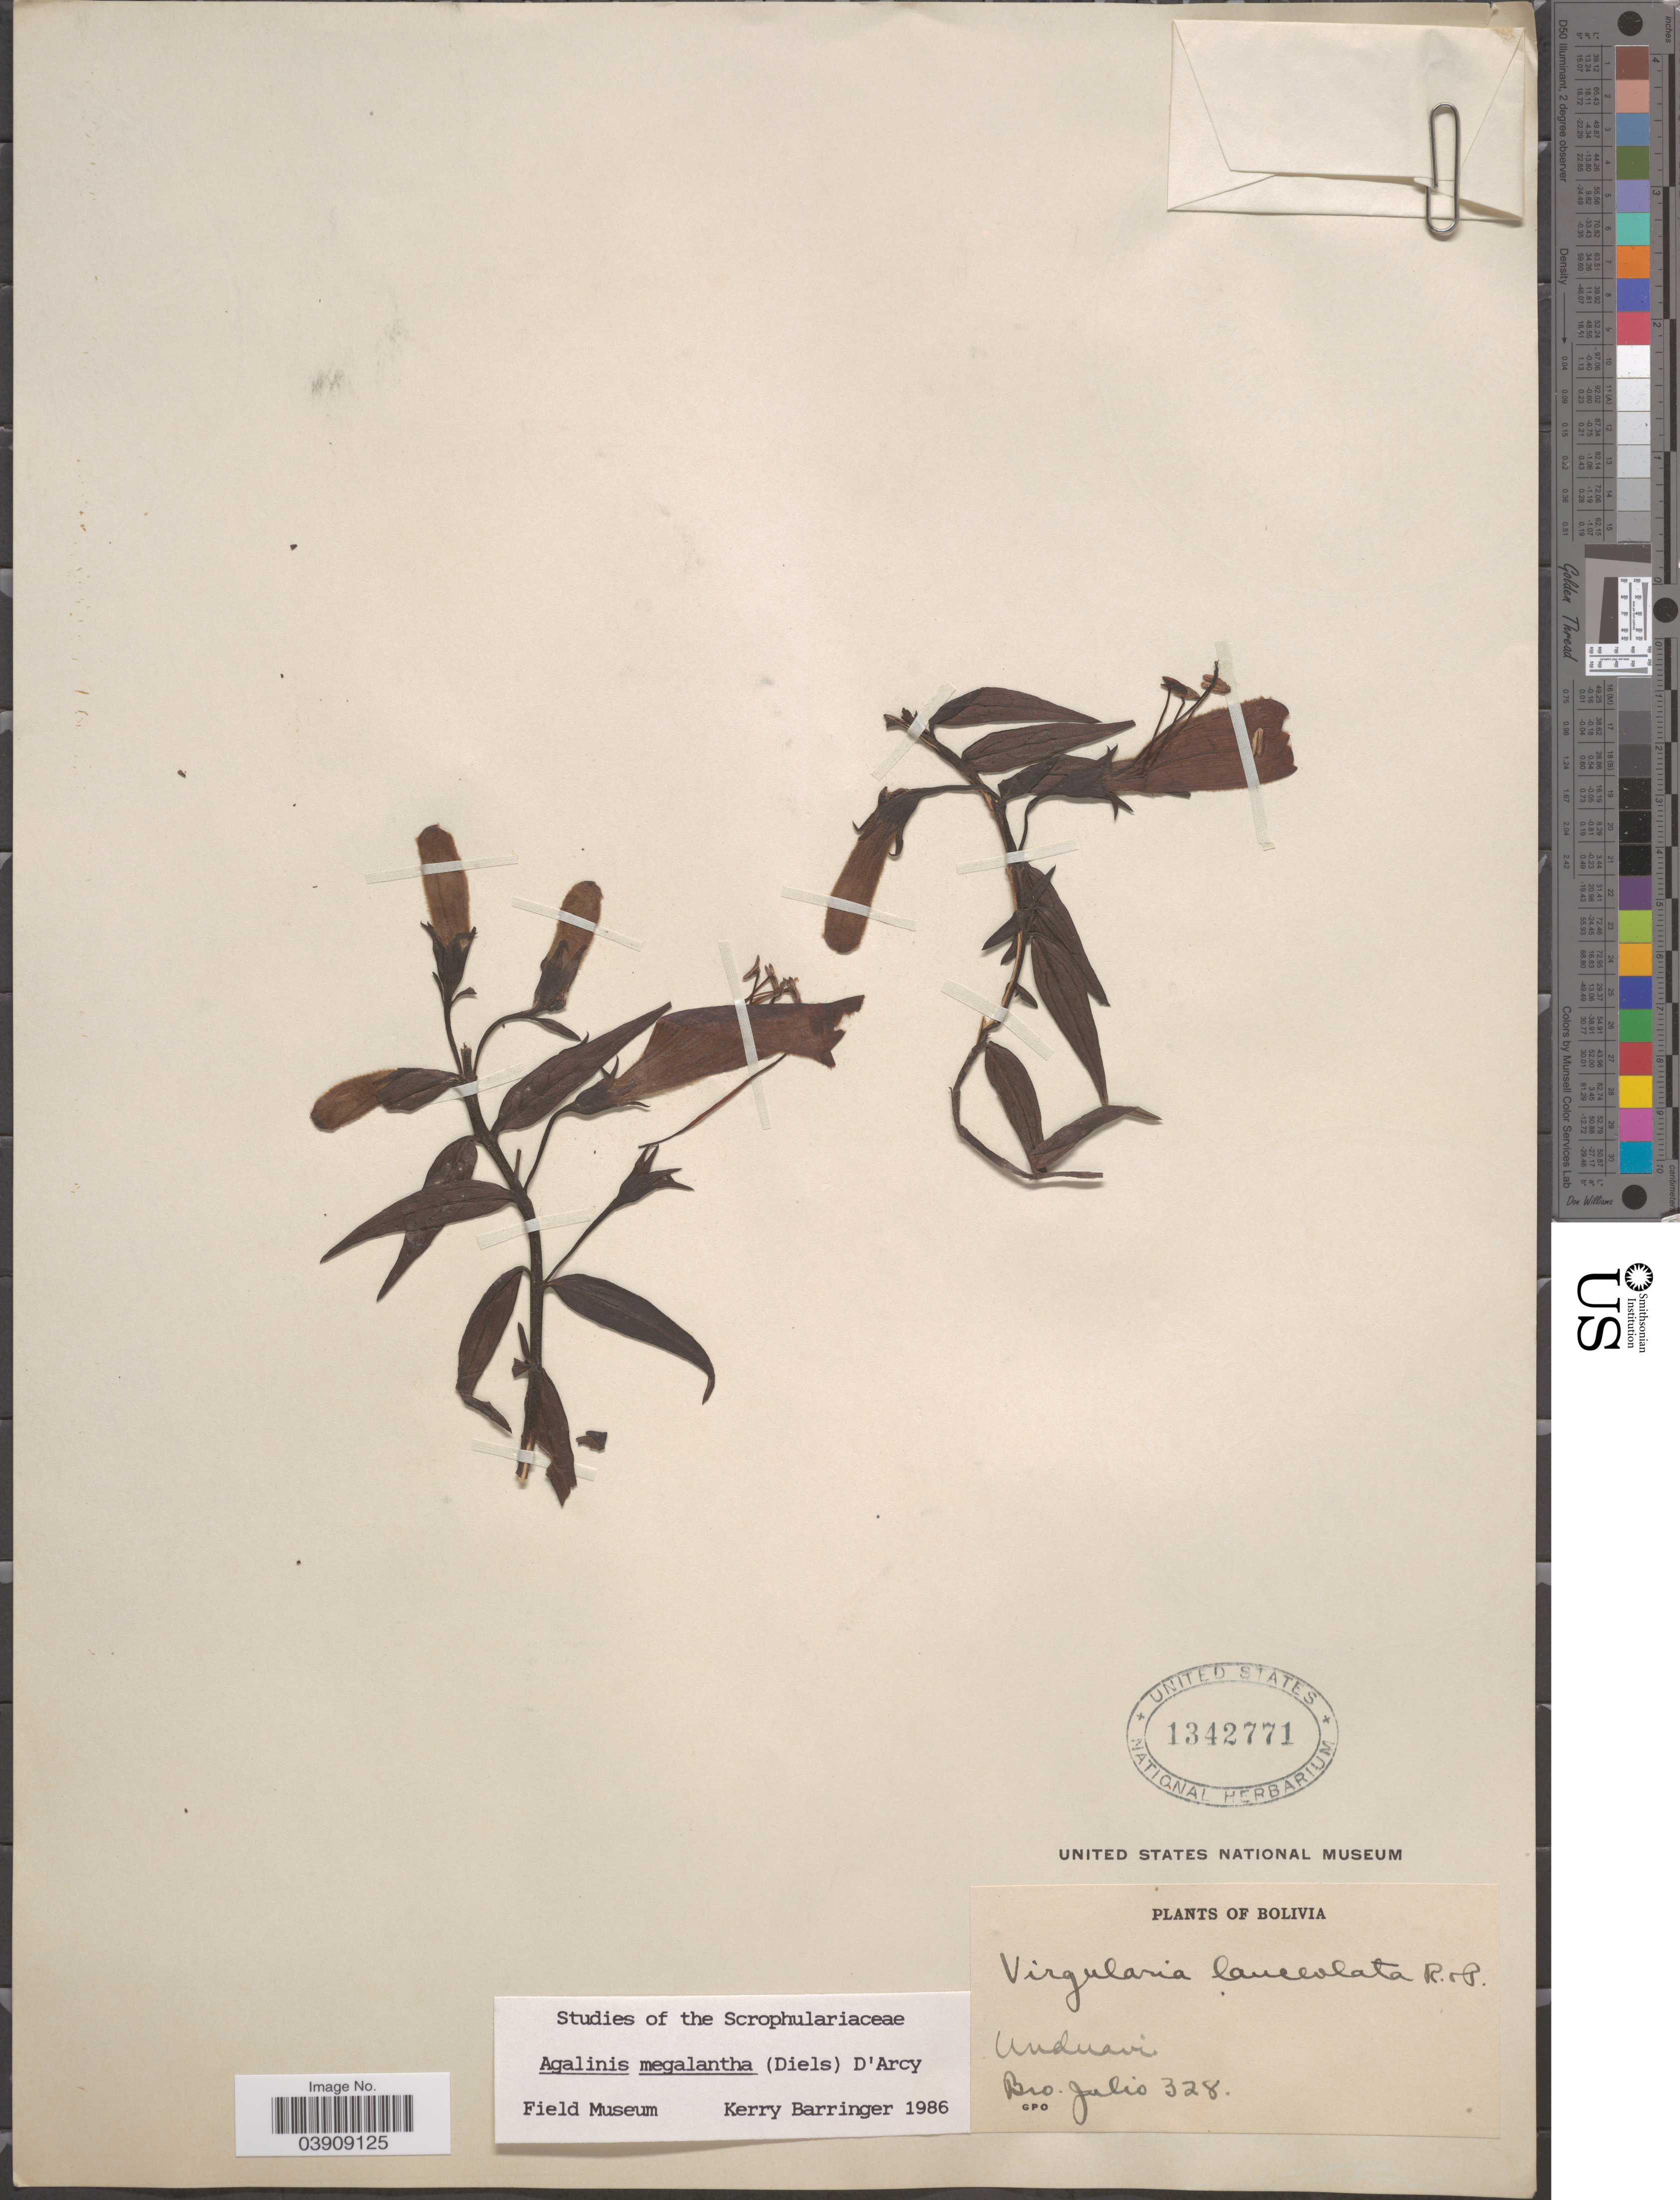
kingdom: Plantae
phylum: Tracheophyta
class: Magnoliopsida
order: Lamiales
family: Orobanchaceae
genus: Agalinis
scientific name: Agalinis megalantha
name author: (Diels) D'Arcy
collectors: Bro. Julio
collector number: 328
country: Bolivia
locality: Unduavi.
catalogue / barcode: US 1342771